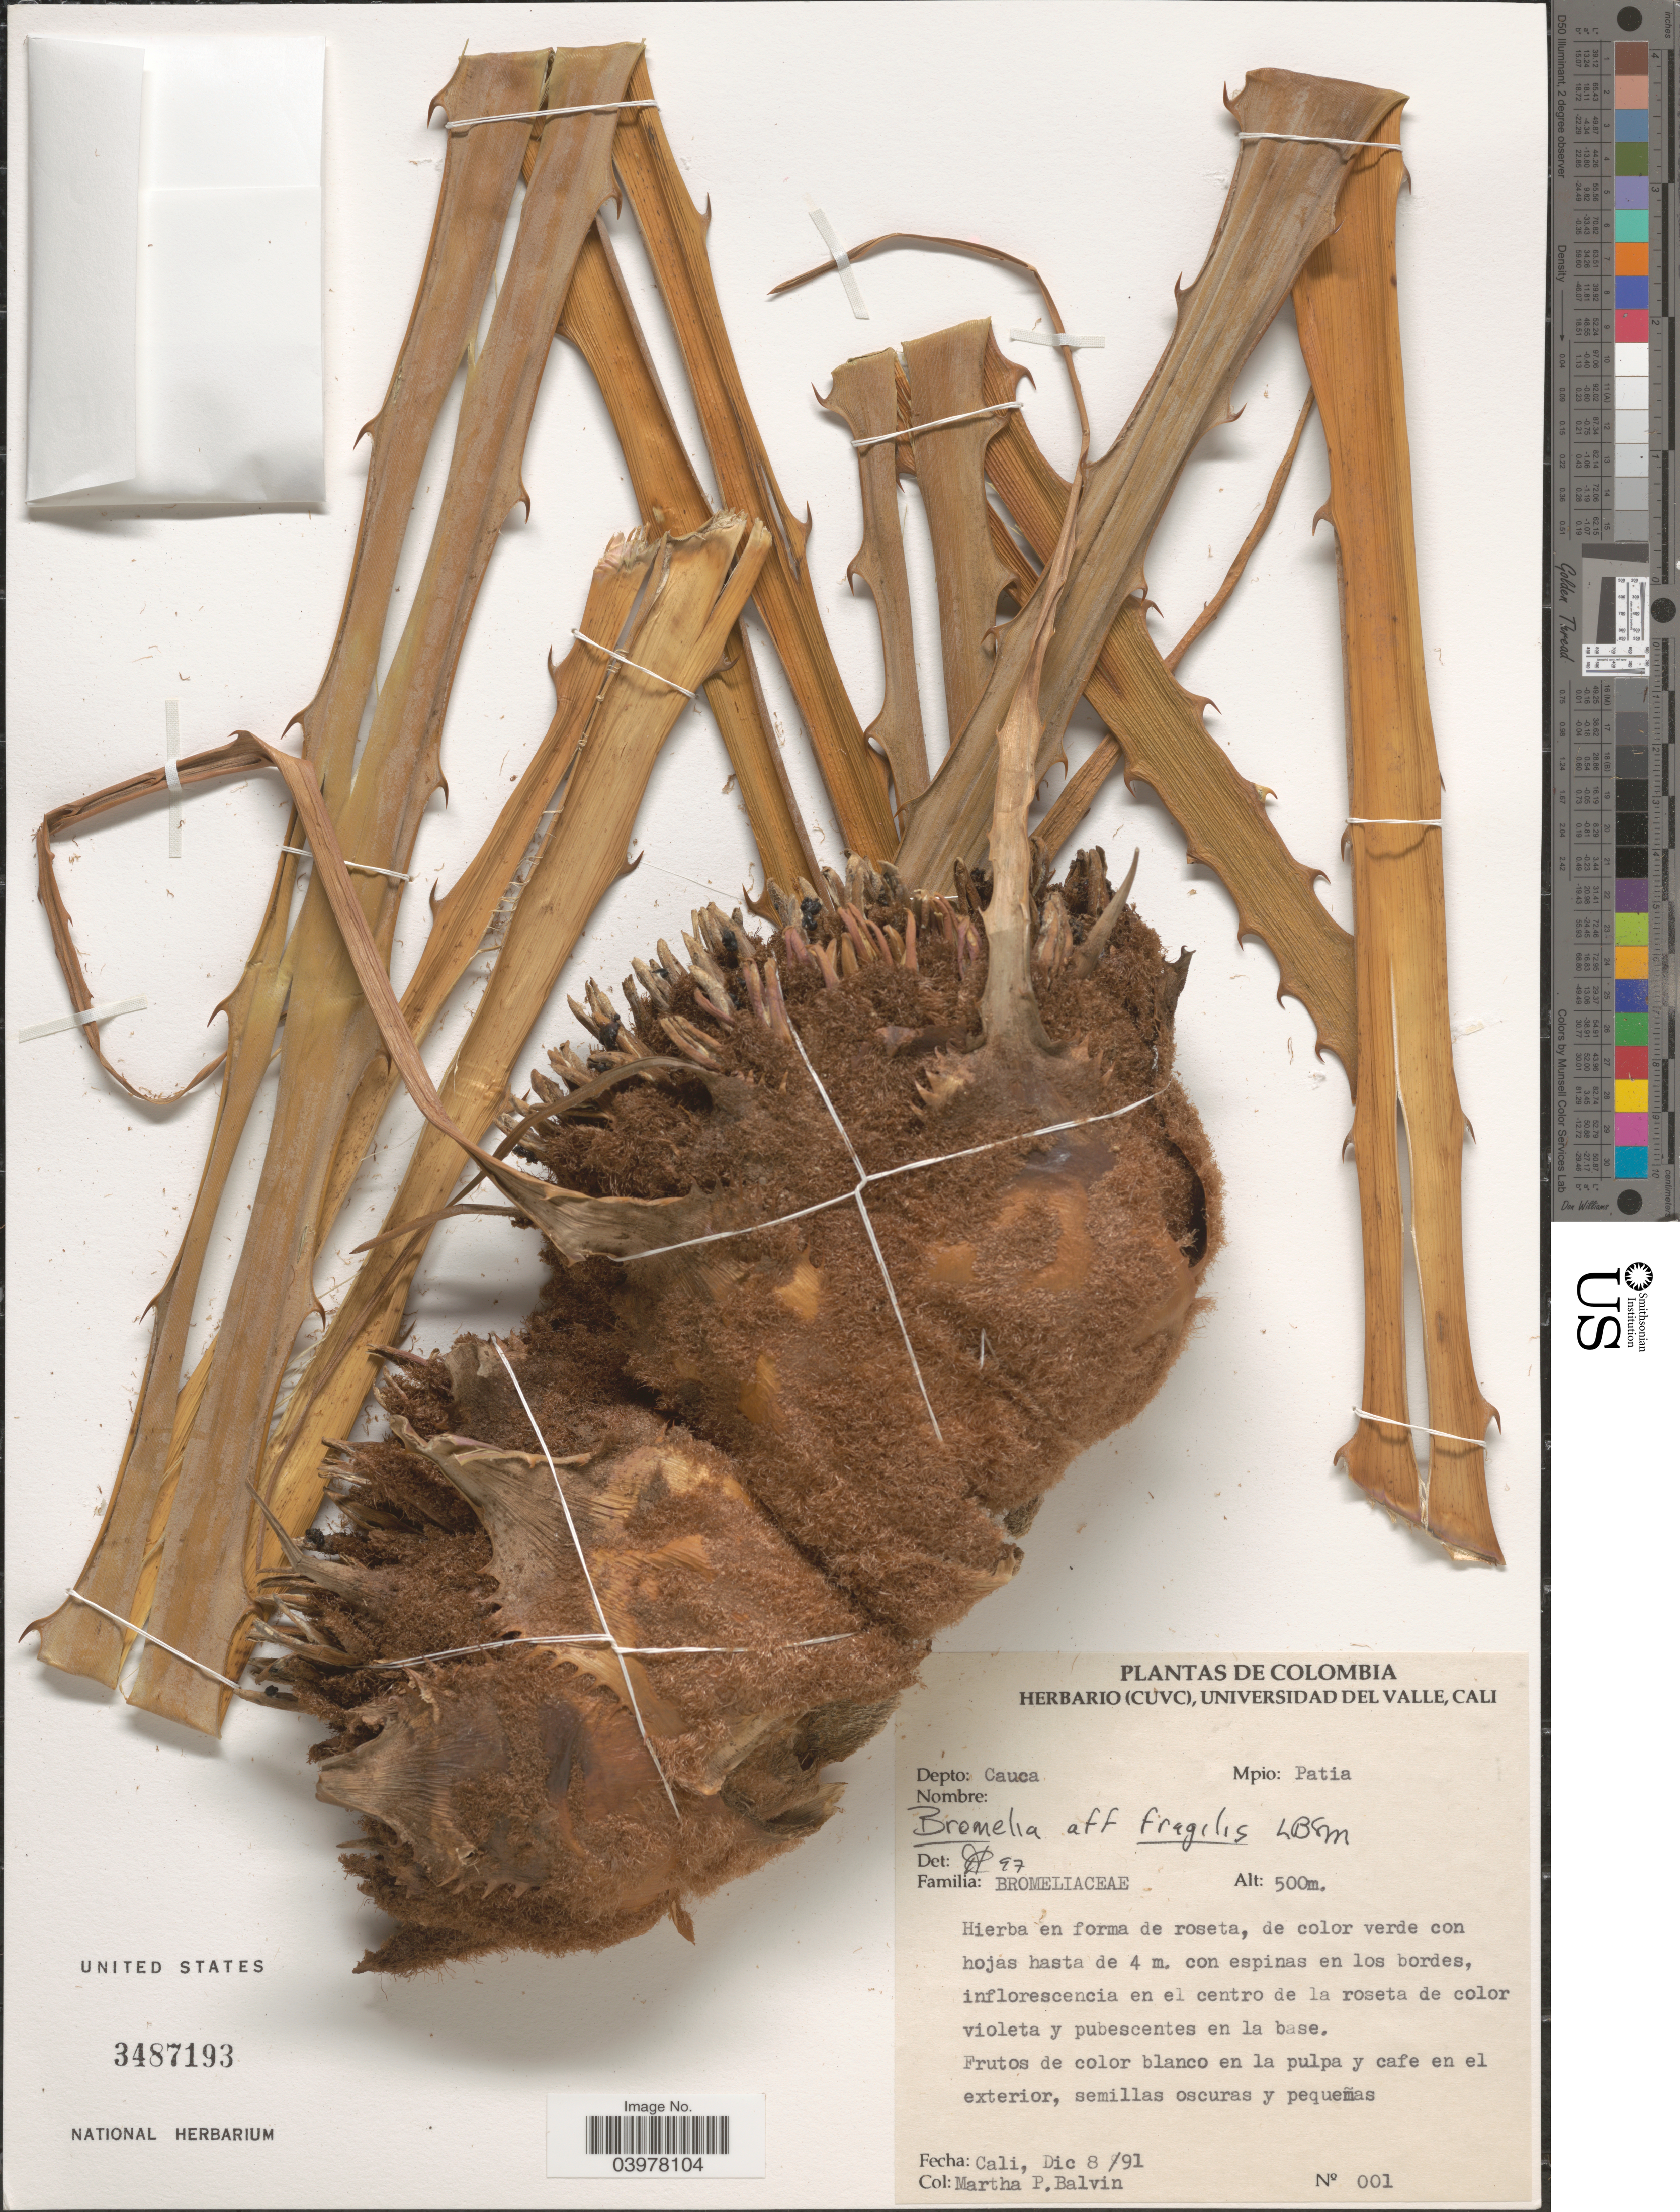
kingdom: Plantae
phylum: Tracheophyta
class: Liliopsida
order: Poales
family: Bromeliaceae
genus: Bromelia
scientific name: Bromelia fragilis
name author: L.B. Sm.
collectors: M. Balvin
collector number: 001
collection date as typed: Transcribed d/m/y: 8/12/91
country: Colombia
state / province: Cauca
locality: Depto: Cauca, Mpio: Patia. Cali.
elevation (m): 500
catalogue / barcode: US 3487193